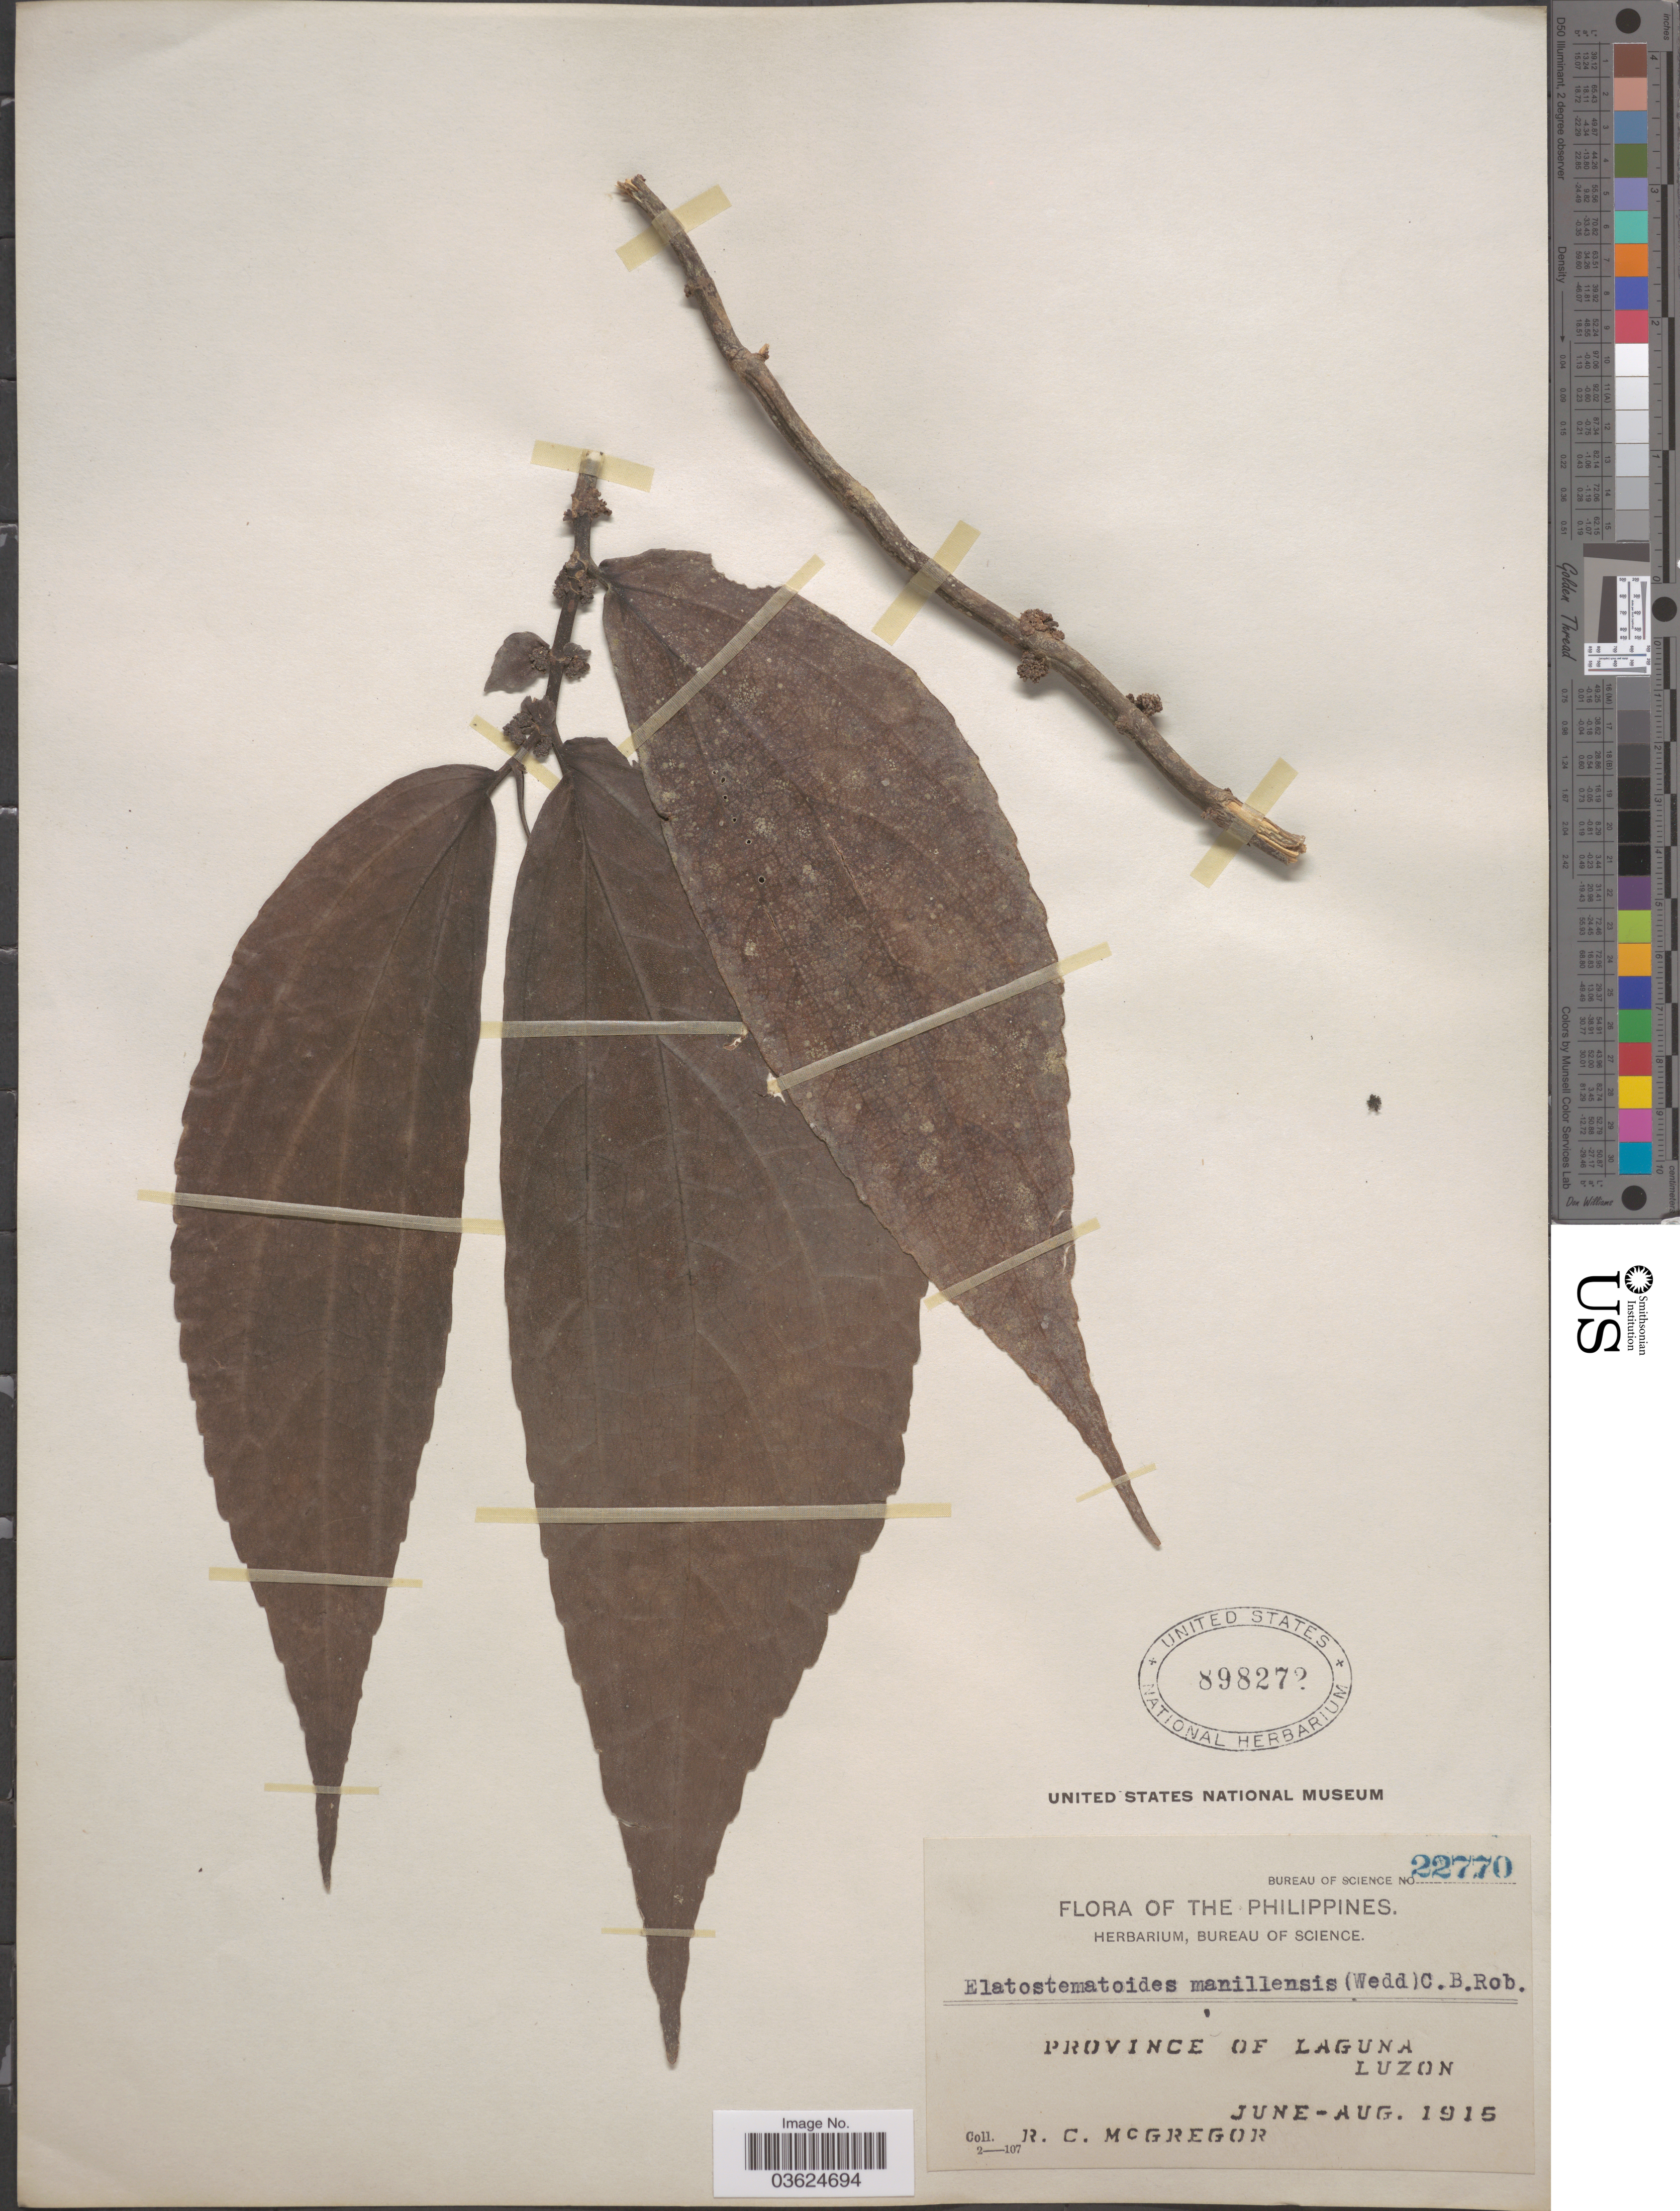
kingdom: Plantae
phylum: Tracheophyta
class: Magnoliopsida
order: Rosales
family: Urticaceae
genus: Elatostematoides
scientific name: Elatostematoides manillense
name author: (Wedd.) C.B. Rob.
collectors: R. C. McGregor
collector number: Bureau of Science 22770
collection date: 1915-06/1915-08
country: Philippines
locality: Province of Laguna. Luzon.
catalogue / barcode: US 898272